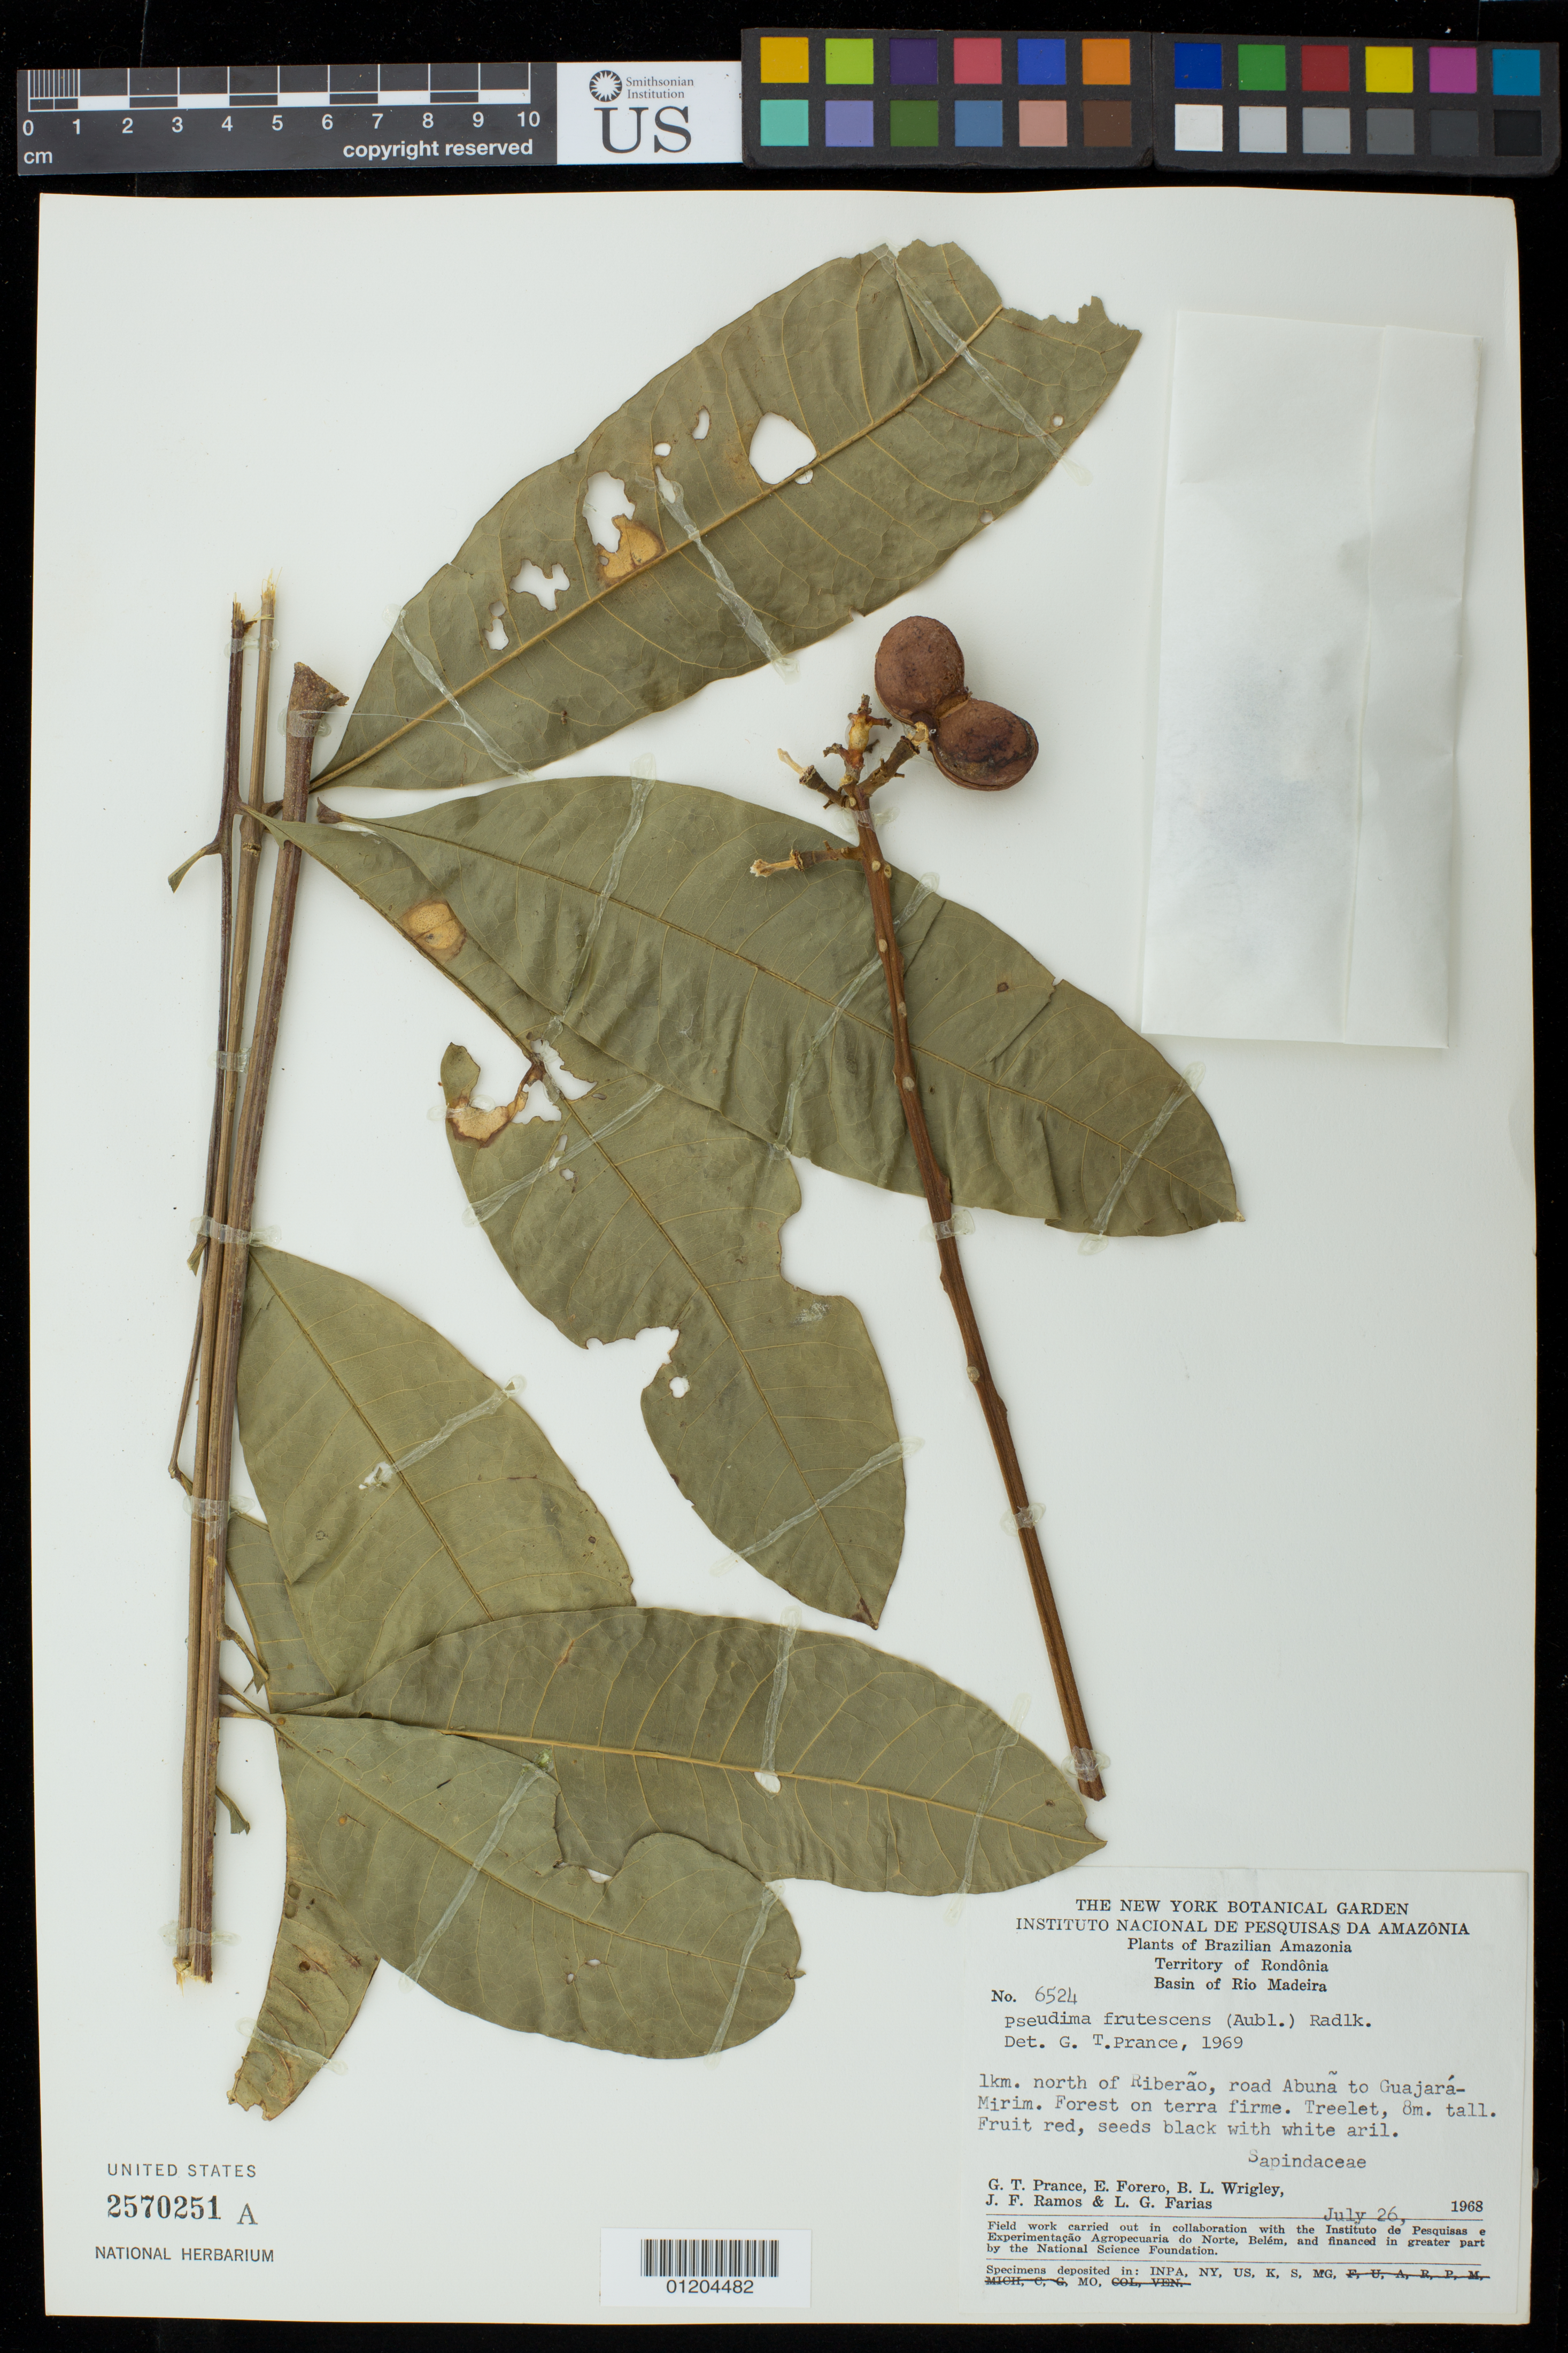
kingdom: Plantae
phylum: Tracheophyta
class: Magnoliopsida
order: Sapindales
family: Sapindaceae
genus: Pseudima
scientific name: Pseudima frutescens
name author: (Aubl.) Radlk.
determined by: Prance, G. T.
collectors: G. T. Prance, E. Forero, B. L. Wrigley, J. F. Ramos & L. G. Farias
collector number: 6524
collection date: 1968-07-26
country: Bolivia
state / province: Pando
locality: Rio Madeira, 1 km N of Riberão, road Abunã to Guajará-Mirim.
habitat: Forest on terra firme.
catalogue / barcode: US 2570251A